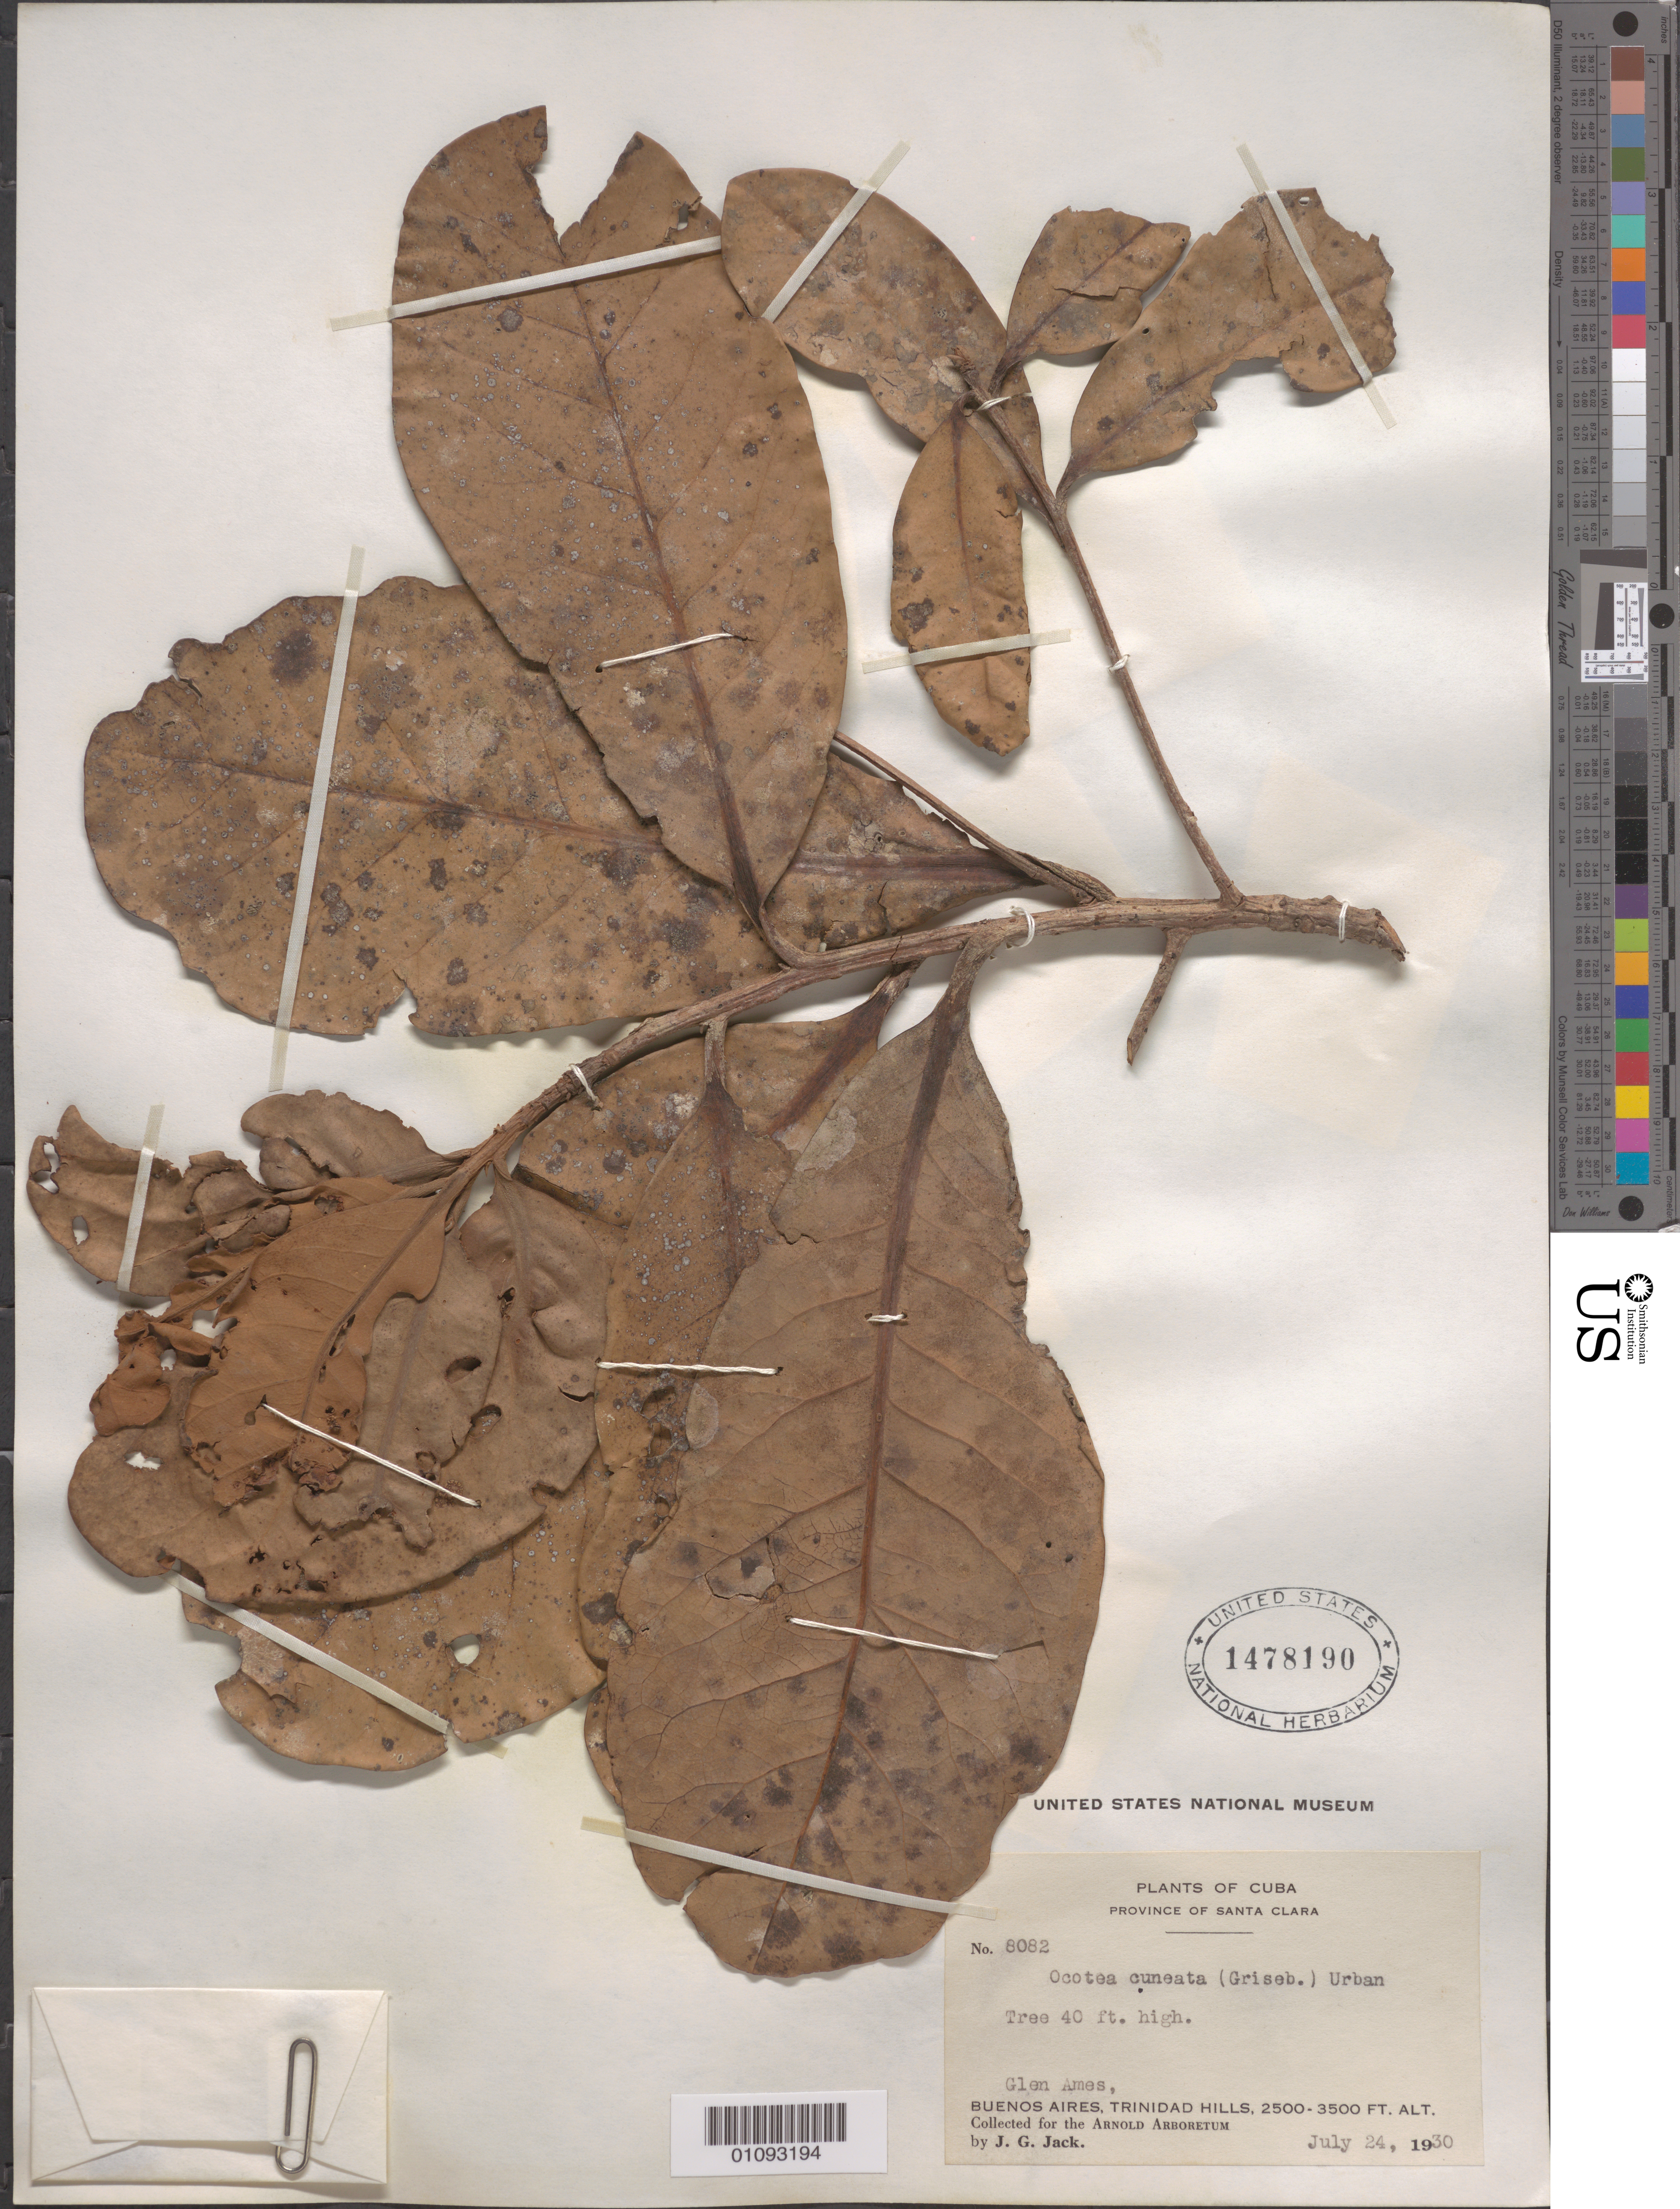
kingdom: Plantae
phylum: Tracheophyta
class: Magnoliopsida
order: Laurales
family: Lauraceae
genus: Ocotea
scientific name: Ocotea cuneata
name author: (Griseb.) M. Gómez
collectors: J. G. Jack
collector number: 8082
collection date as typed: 24 Jul 1930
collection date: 1930-07-24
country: Cuba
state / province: Matanzas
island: Cuba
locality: Buenos Aires, Glen Ames, Trinidad Hills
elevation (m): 2500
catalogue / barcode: US 1478190